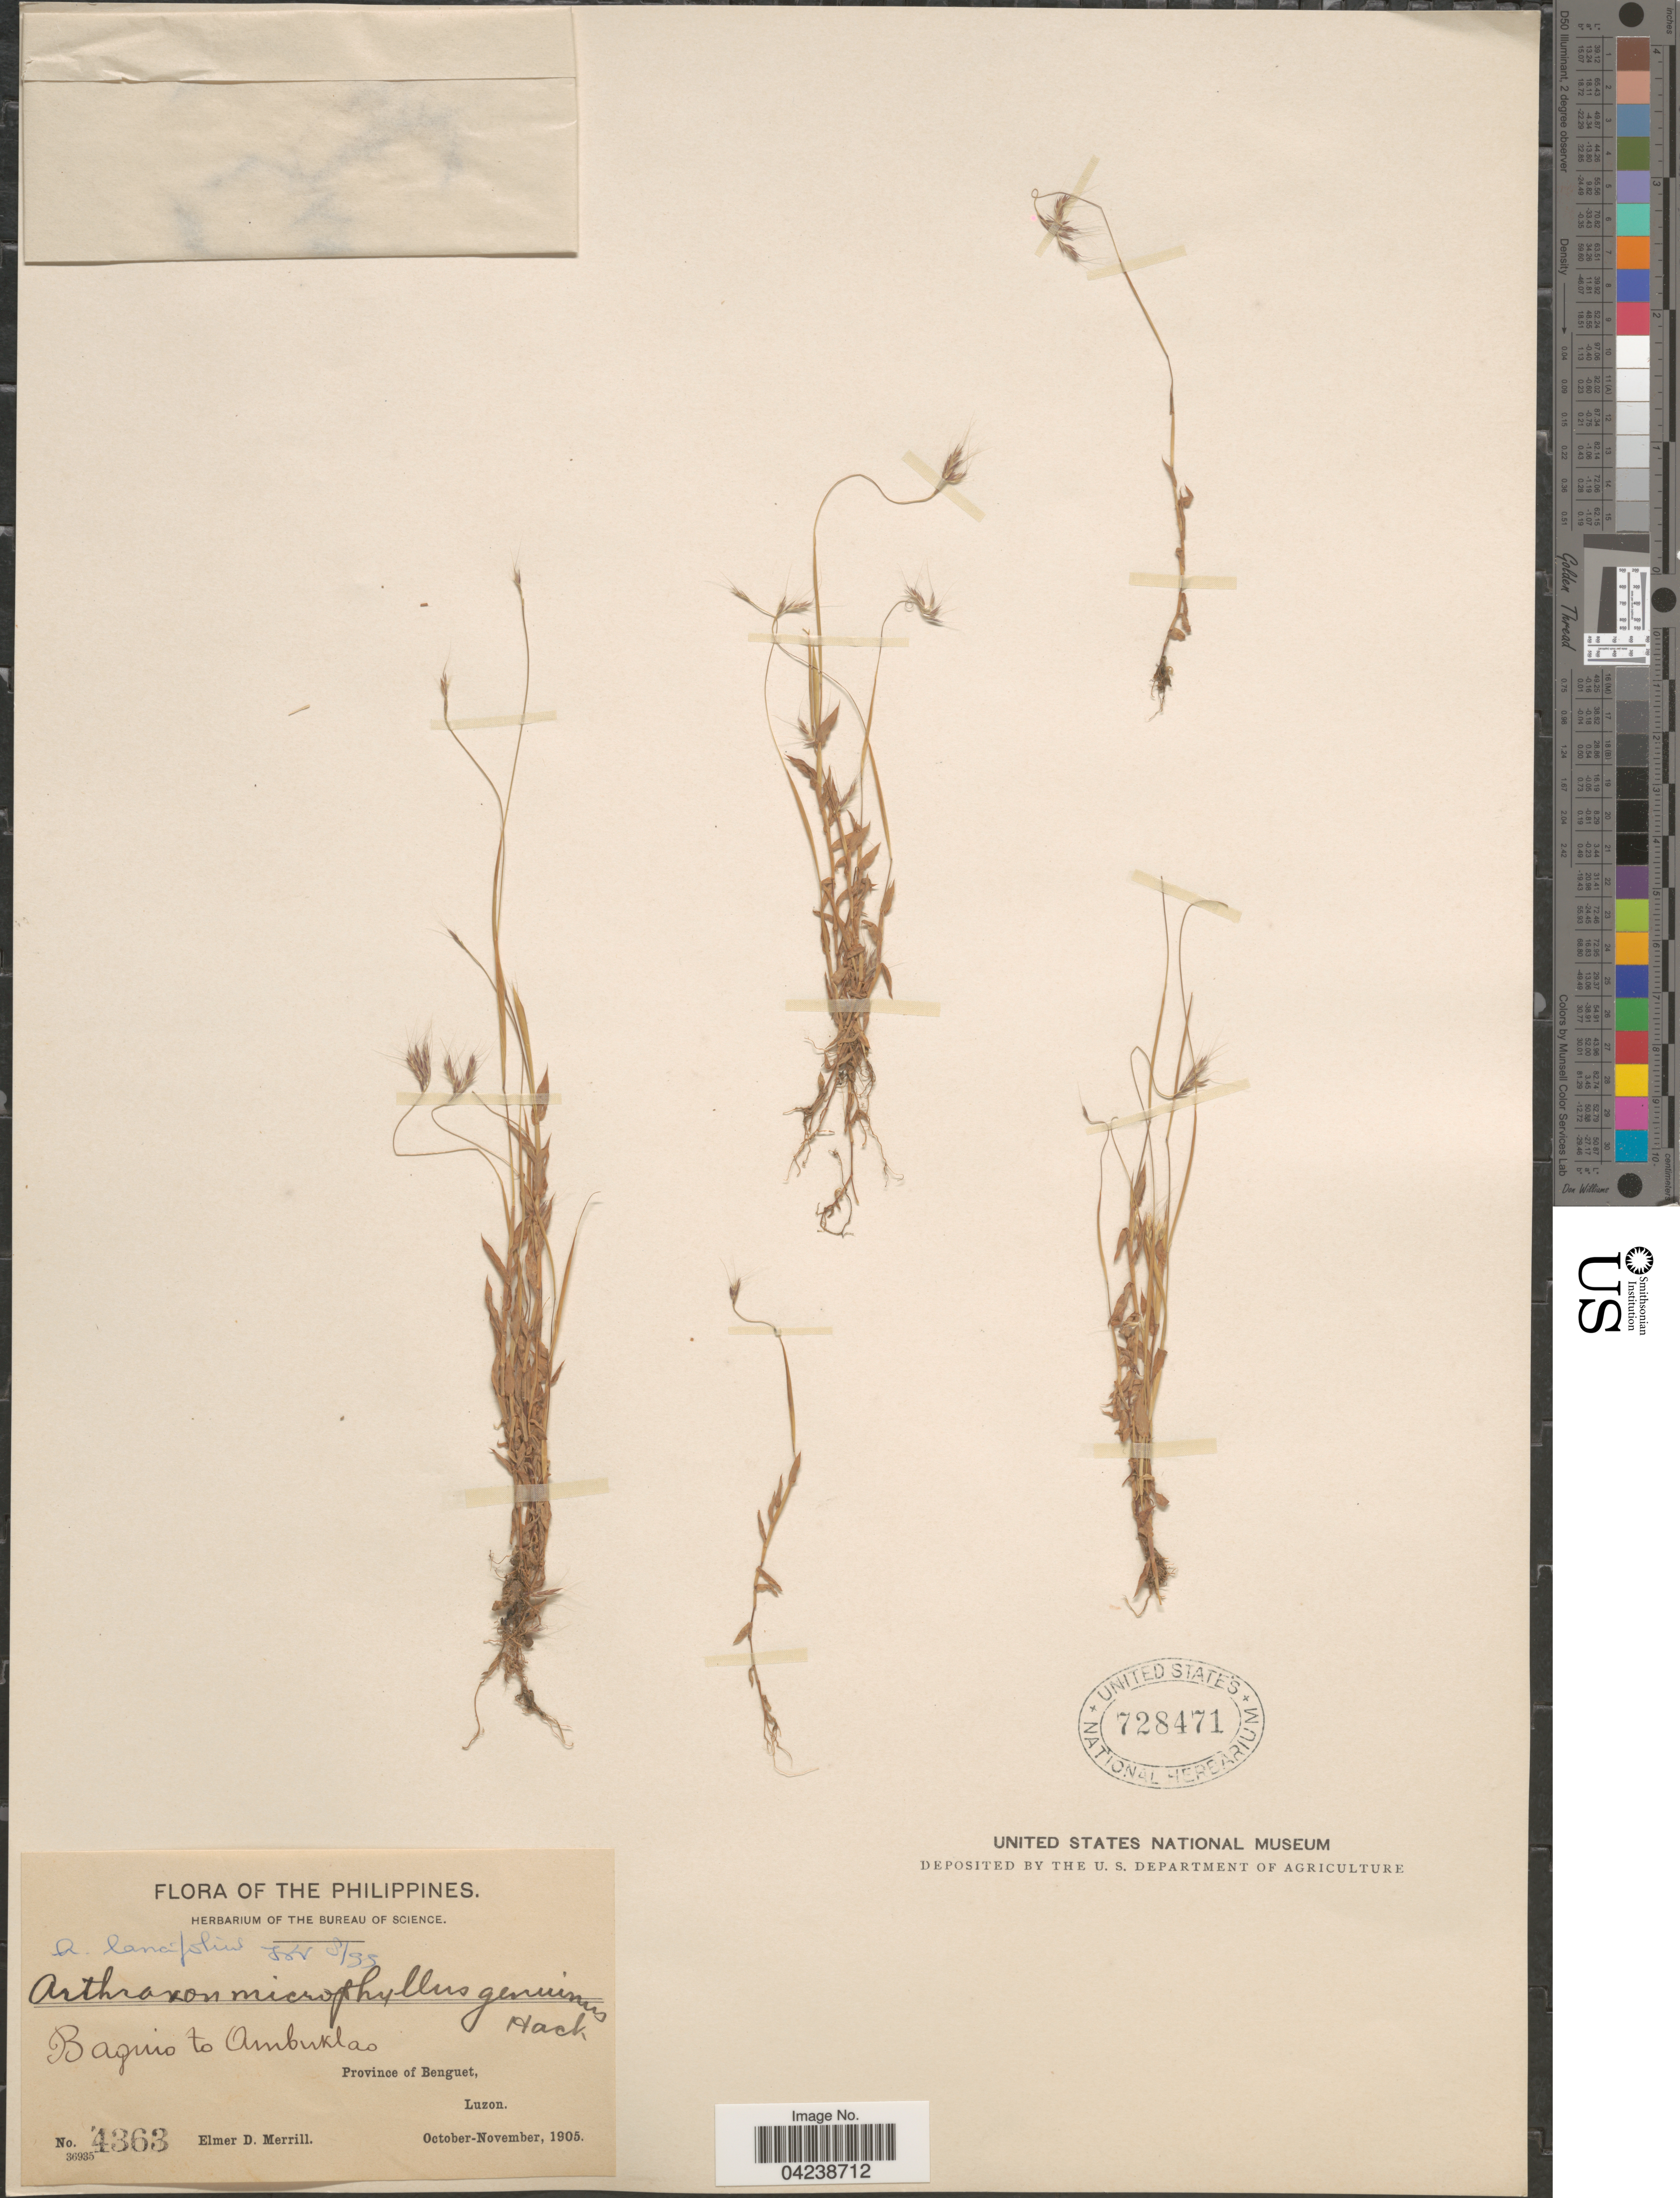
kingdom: Plantae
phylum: Tracheophyta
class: Liliopsida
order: Poales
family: Poaceae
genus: Arthraxon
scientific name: Arthraxon lancifolius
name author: (Trin.) Hochst.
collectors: E. D. Merrill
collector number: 4363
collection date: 1905-10/1905-11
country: Philippines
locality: Baguio to Ambuklao. Province of Benguet, Luzon.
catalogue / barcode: US 728471